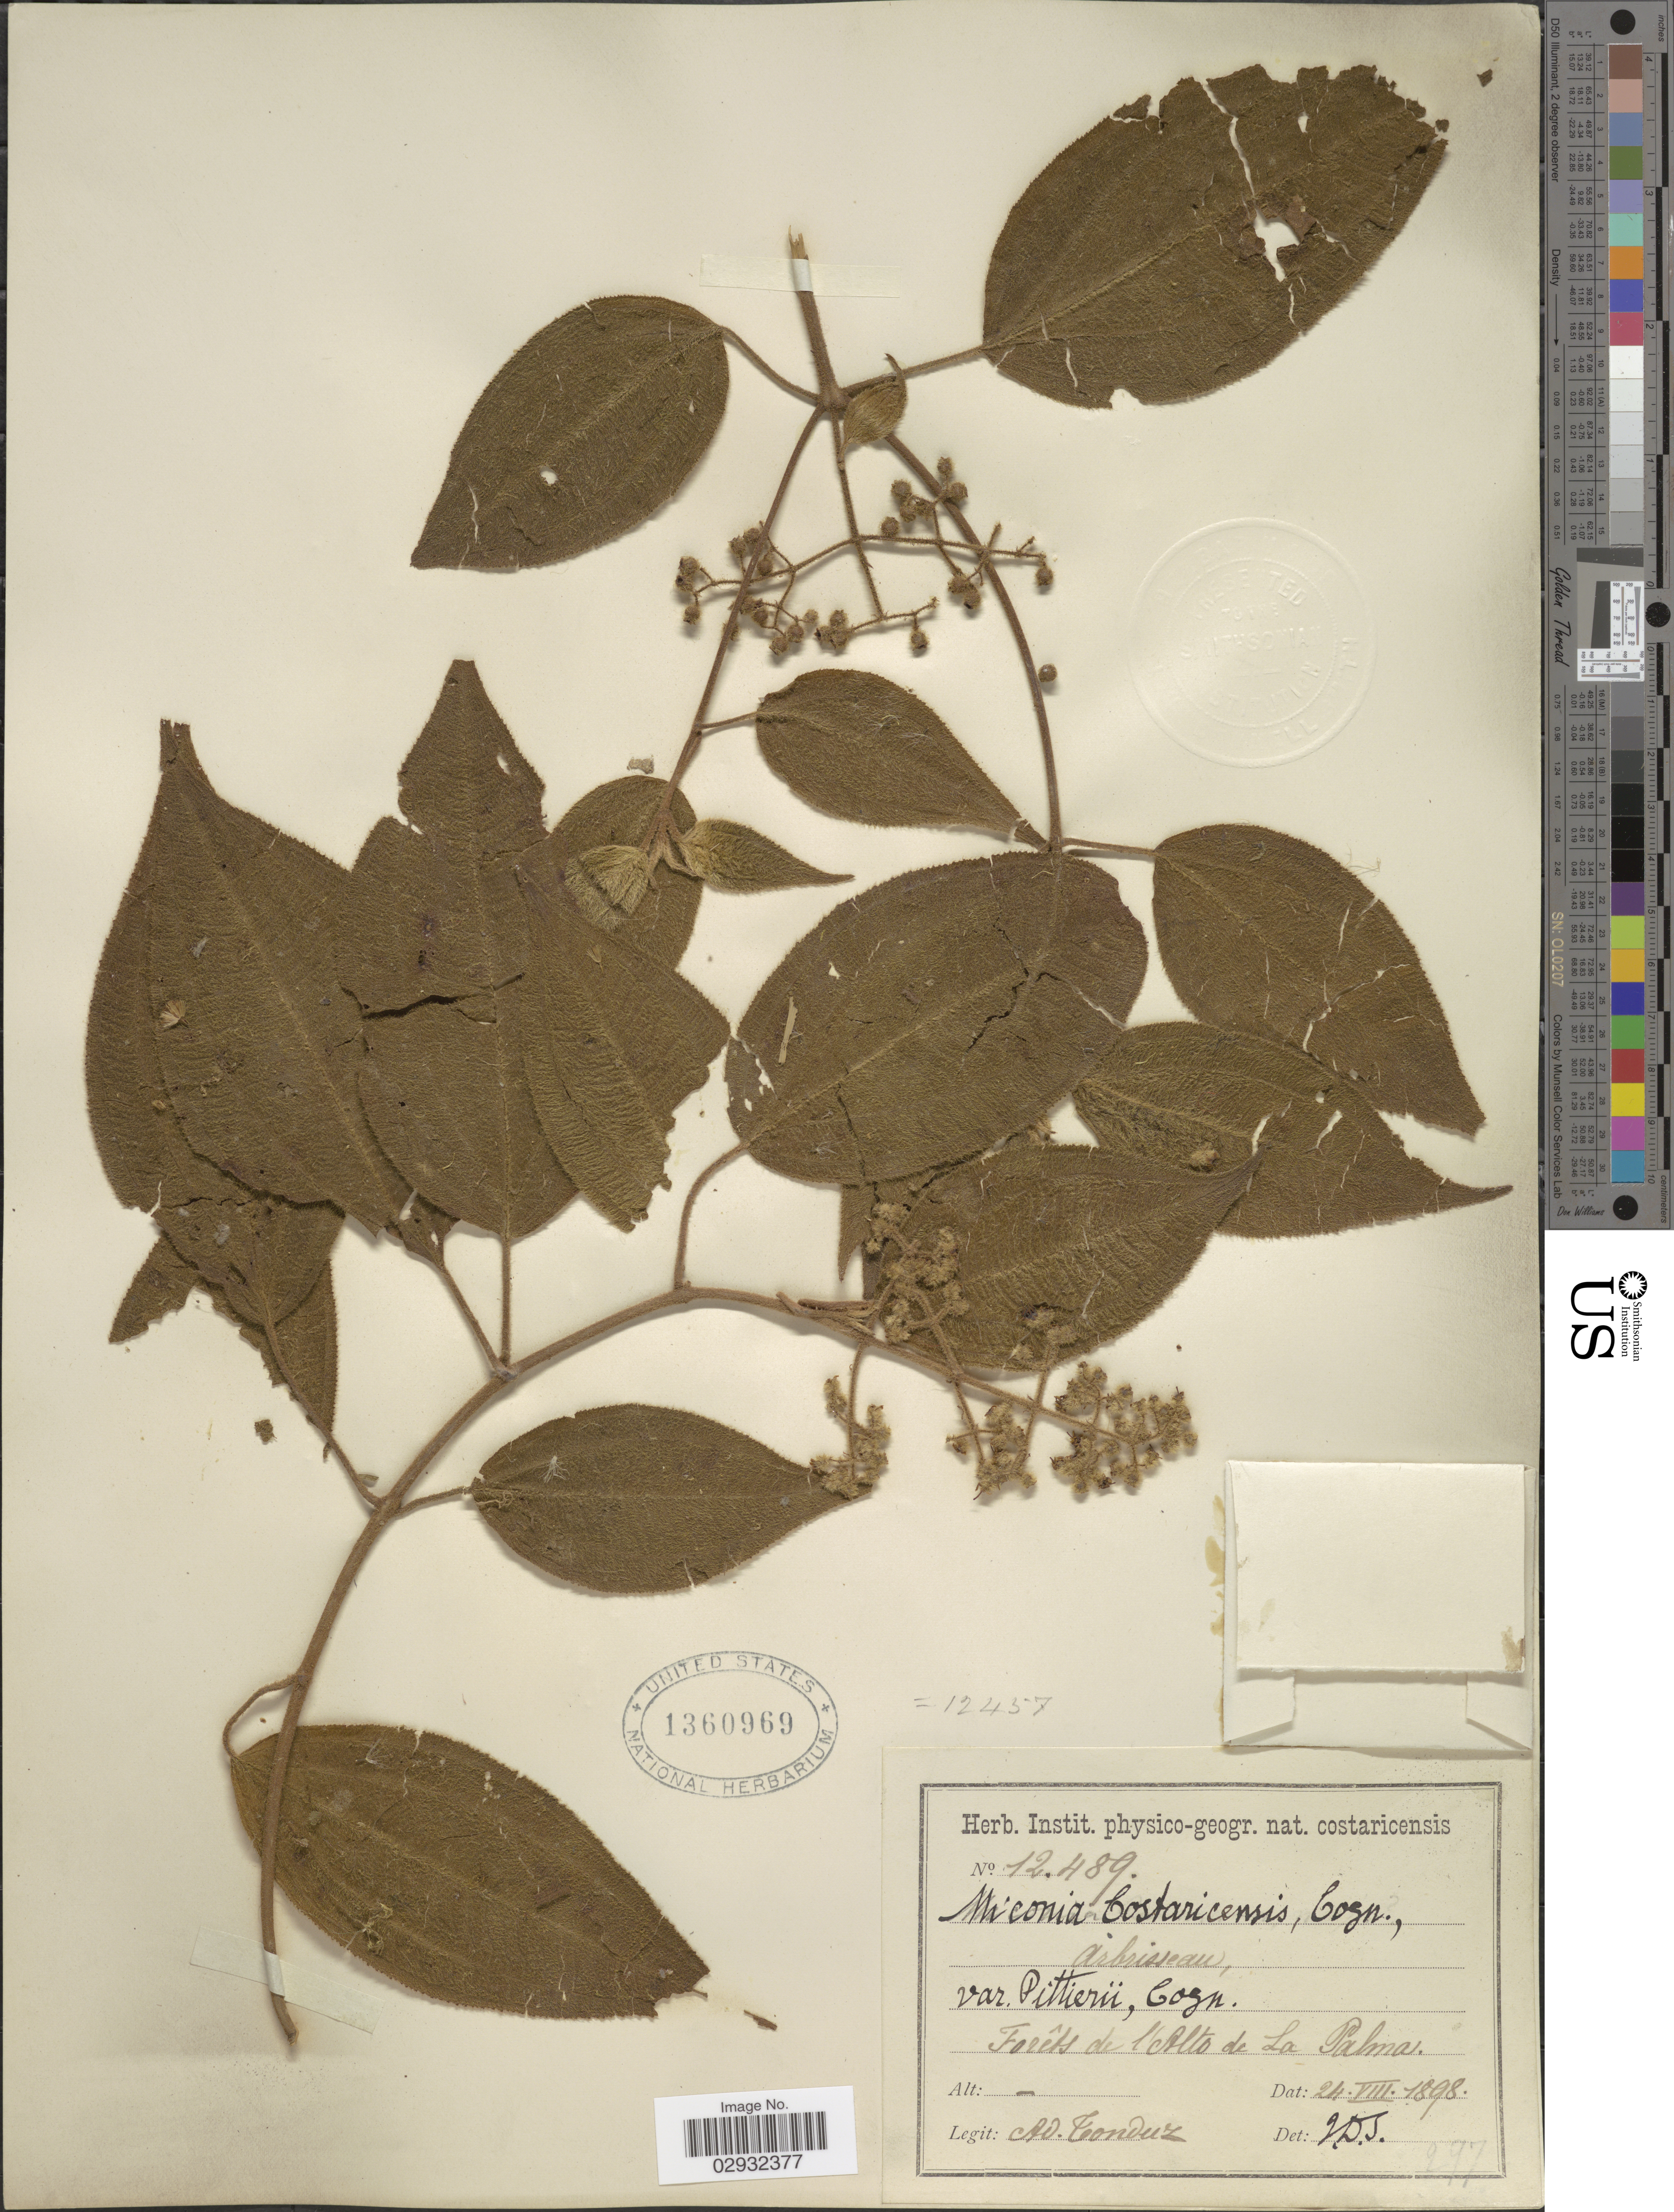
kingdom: Plantae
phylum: Tracheophyta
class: Magnoliopsida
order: Myrtales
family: Melastomataceae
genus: Miconia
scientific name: Miconia costaricensis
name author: Cogn.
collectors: A. Tonduz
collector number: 12489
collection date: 1898-08-24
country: Costa Rica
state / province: Puntarenas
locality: Forêts de l'Alto de La Palma.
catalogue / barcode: US 1360969